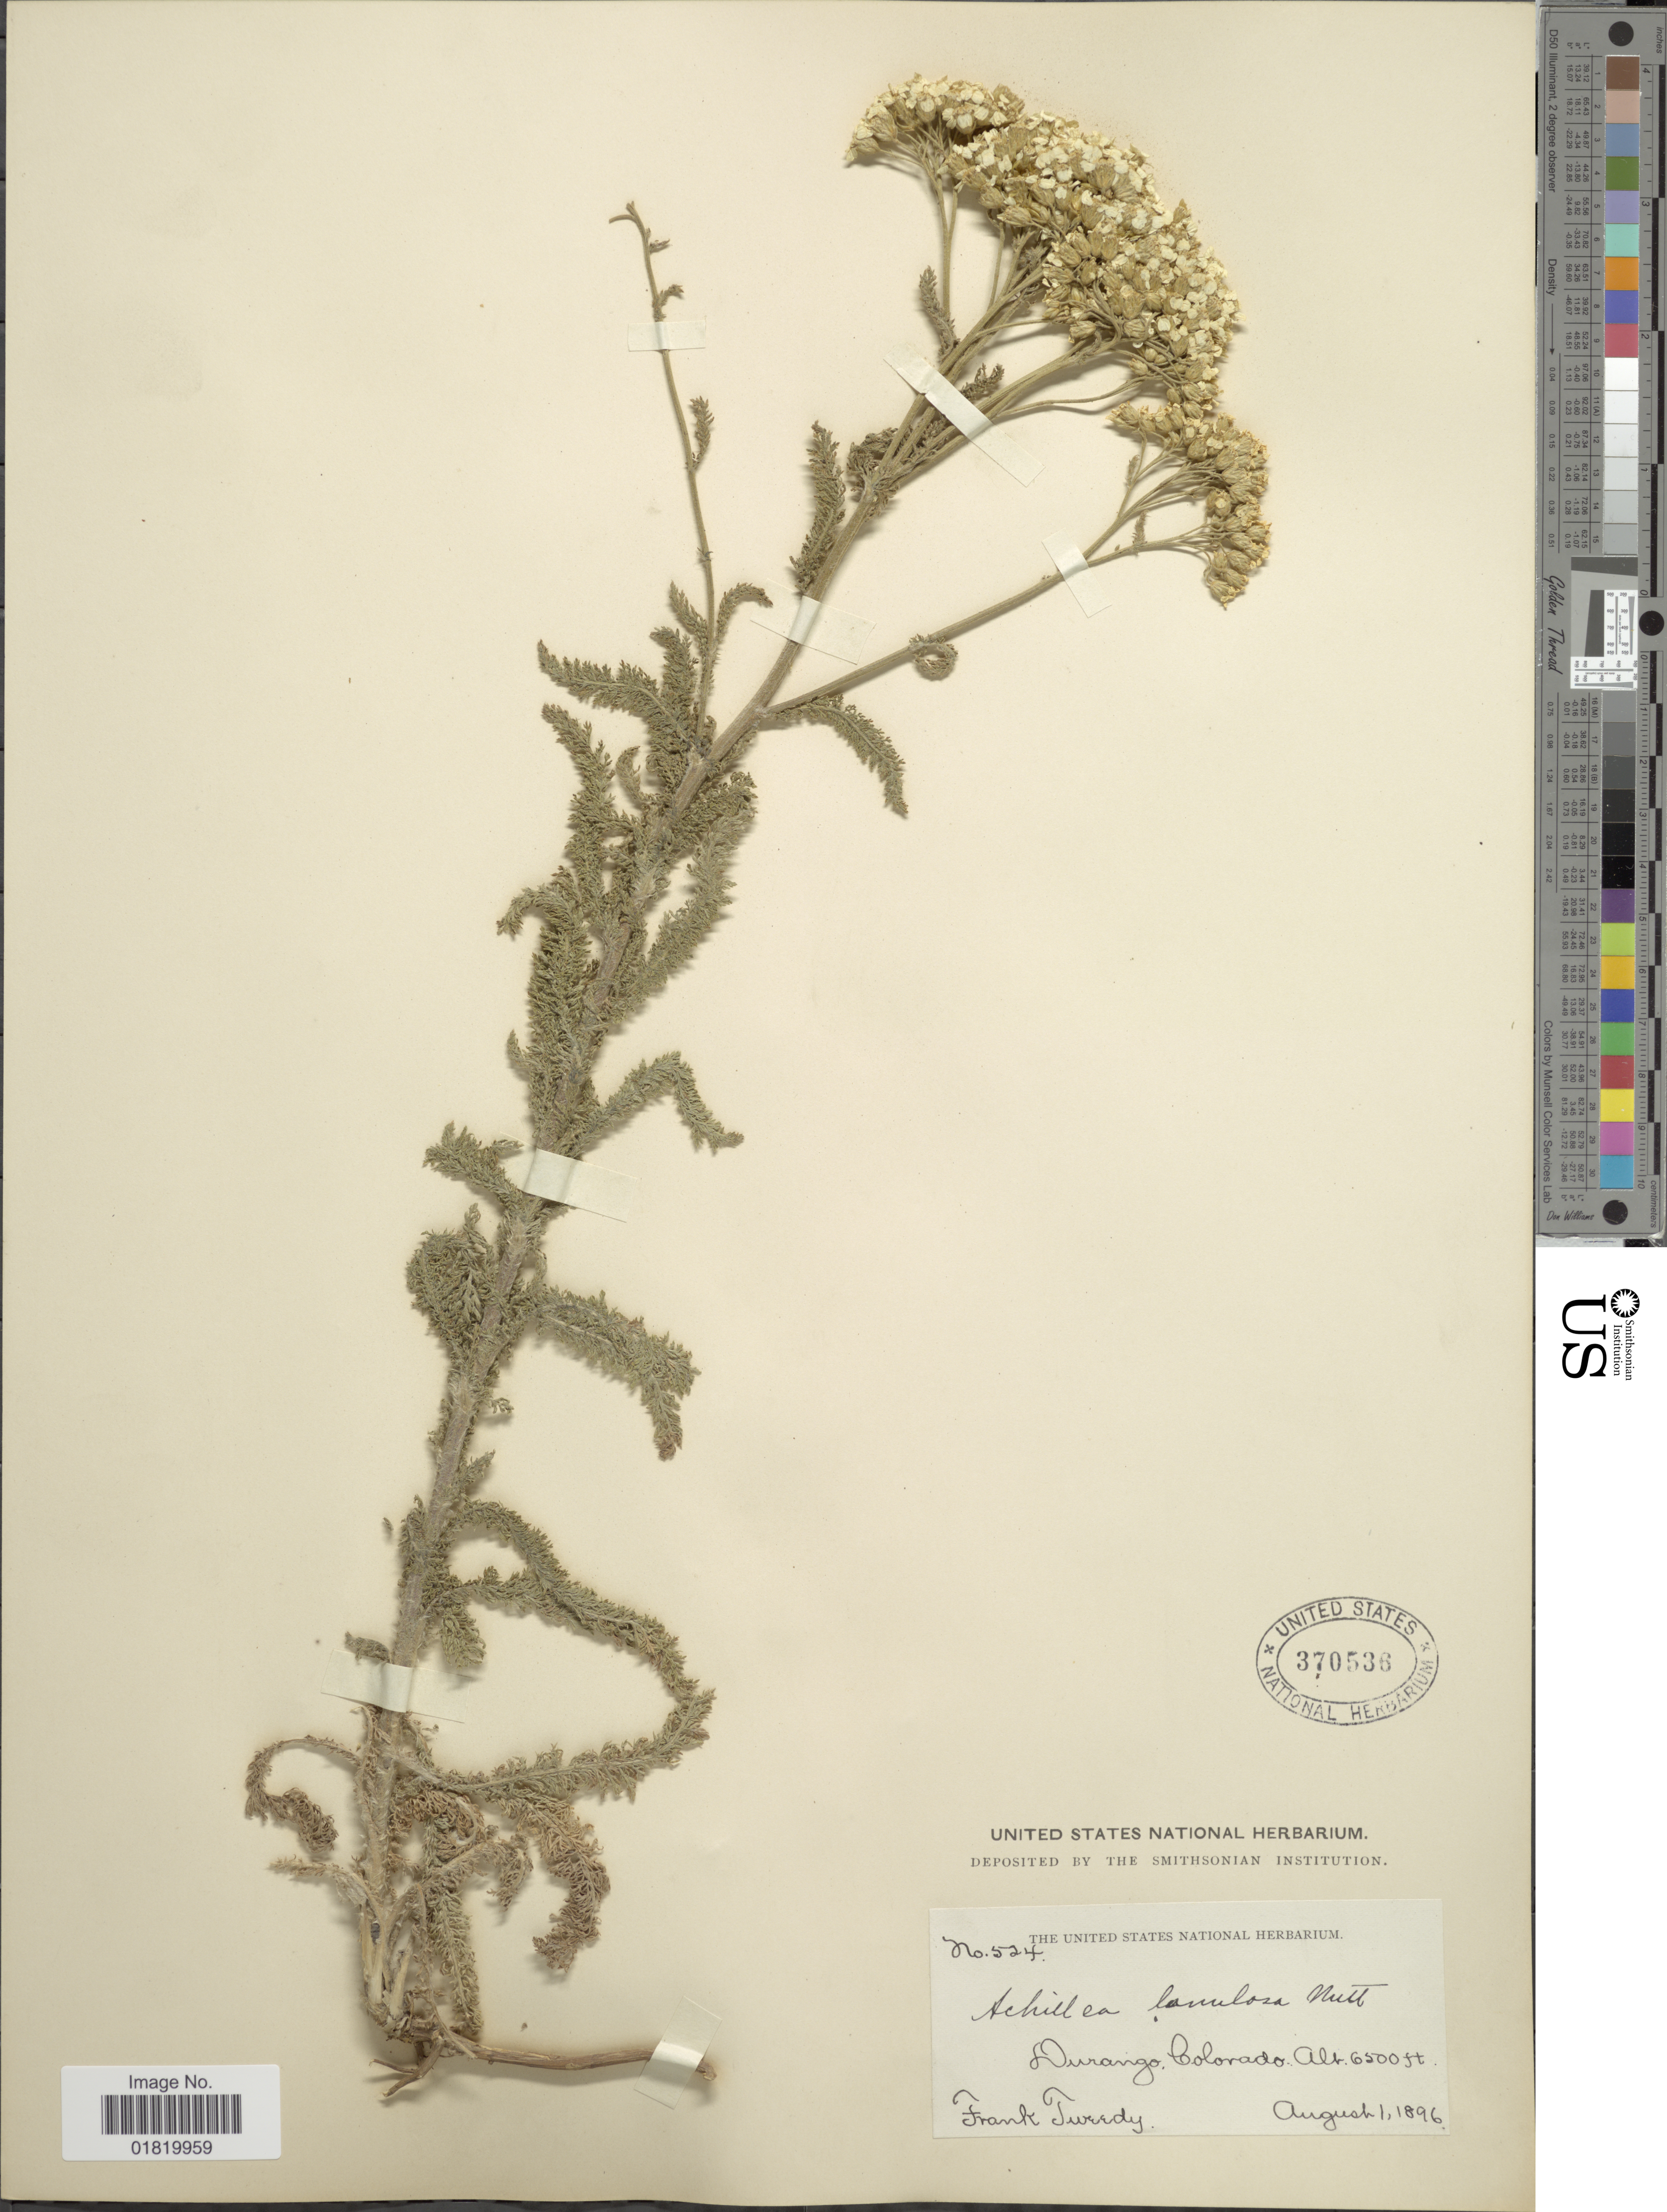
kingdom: Plantae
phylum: Tracheophyta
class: Magnoliopsida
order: Asterales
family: Asteraceae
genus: Achillea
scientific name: Achillea lanulosa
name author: Nutt.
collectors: F. Tweedy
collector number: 524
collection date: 1896-08-01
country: United States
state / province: Colorado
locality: Durango, Colorado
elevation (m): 1981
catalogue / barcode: US 370536